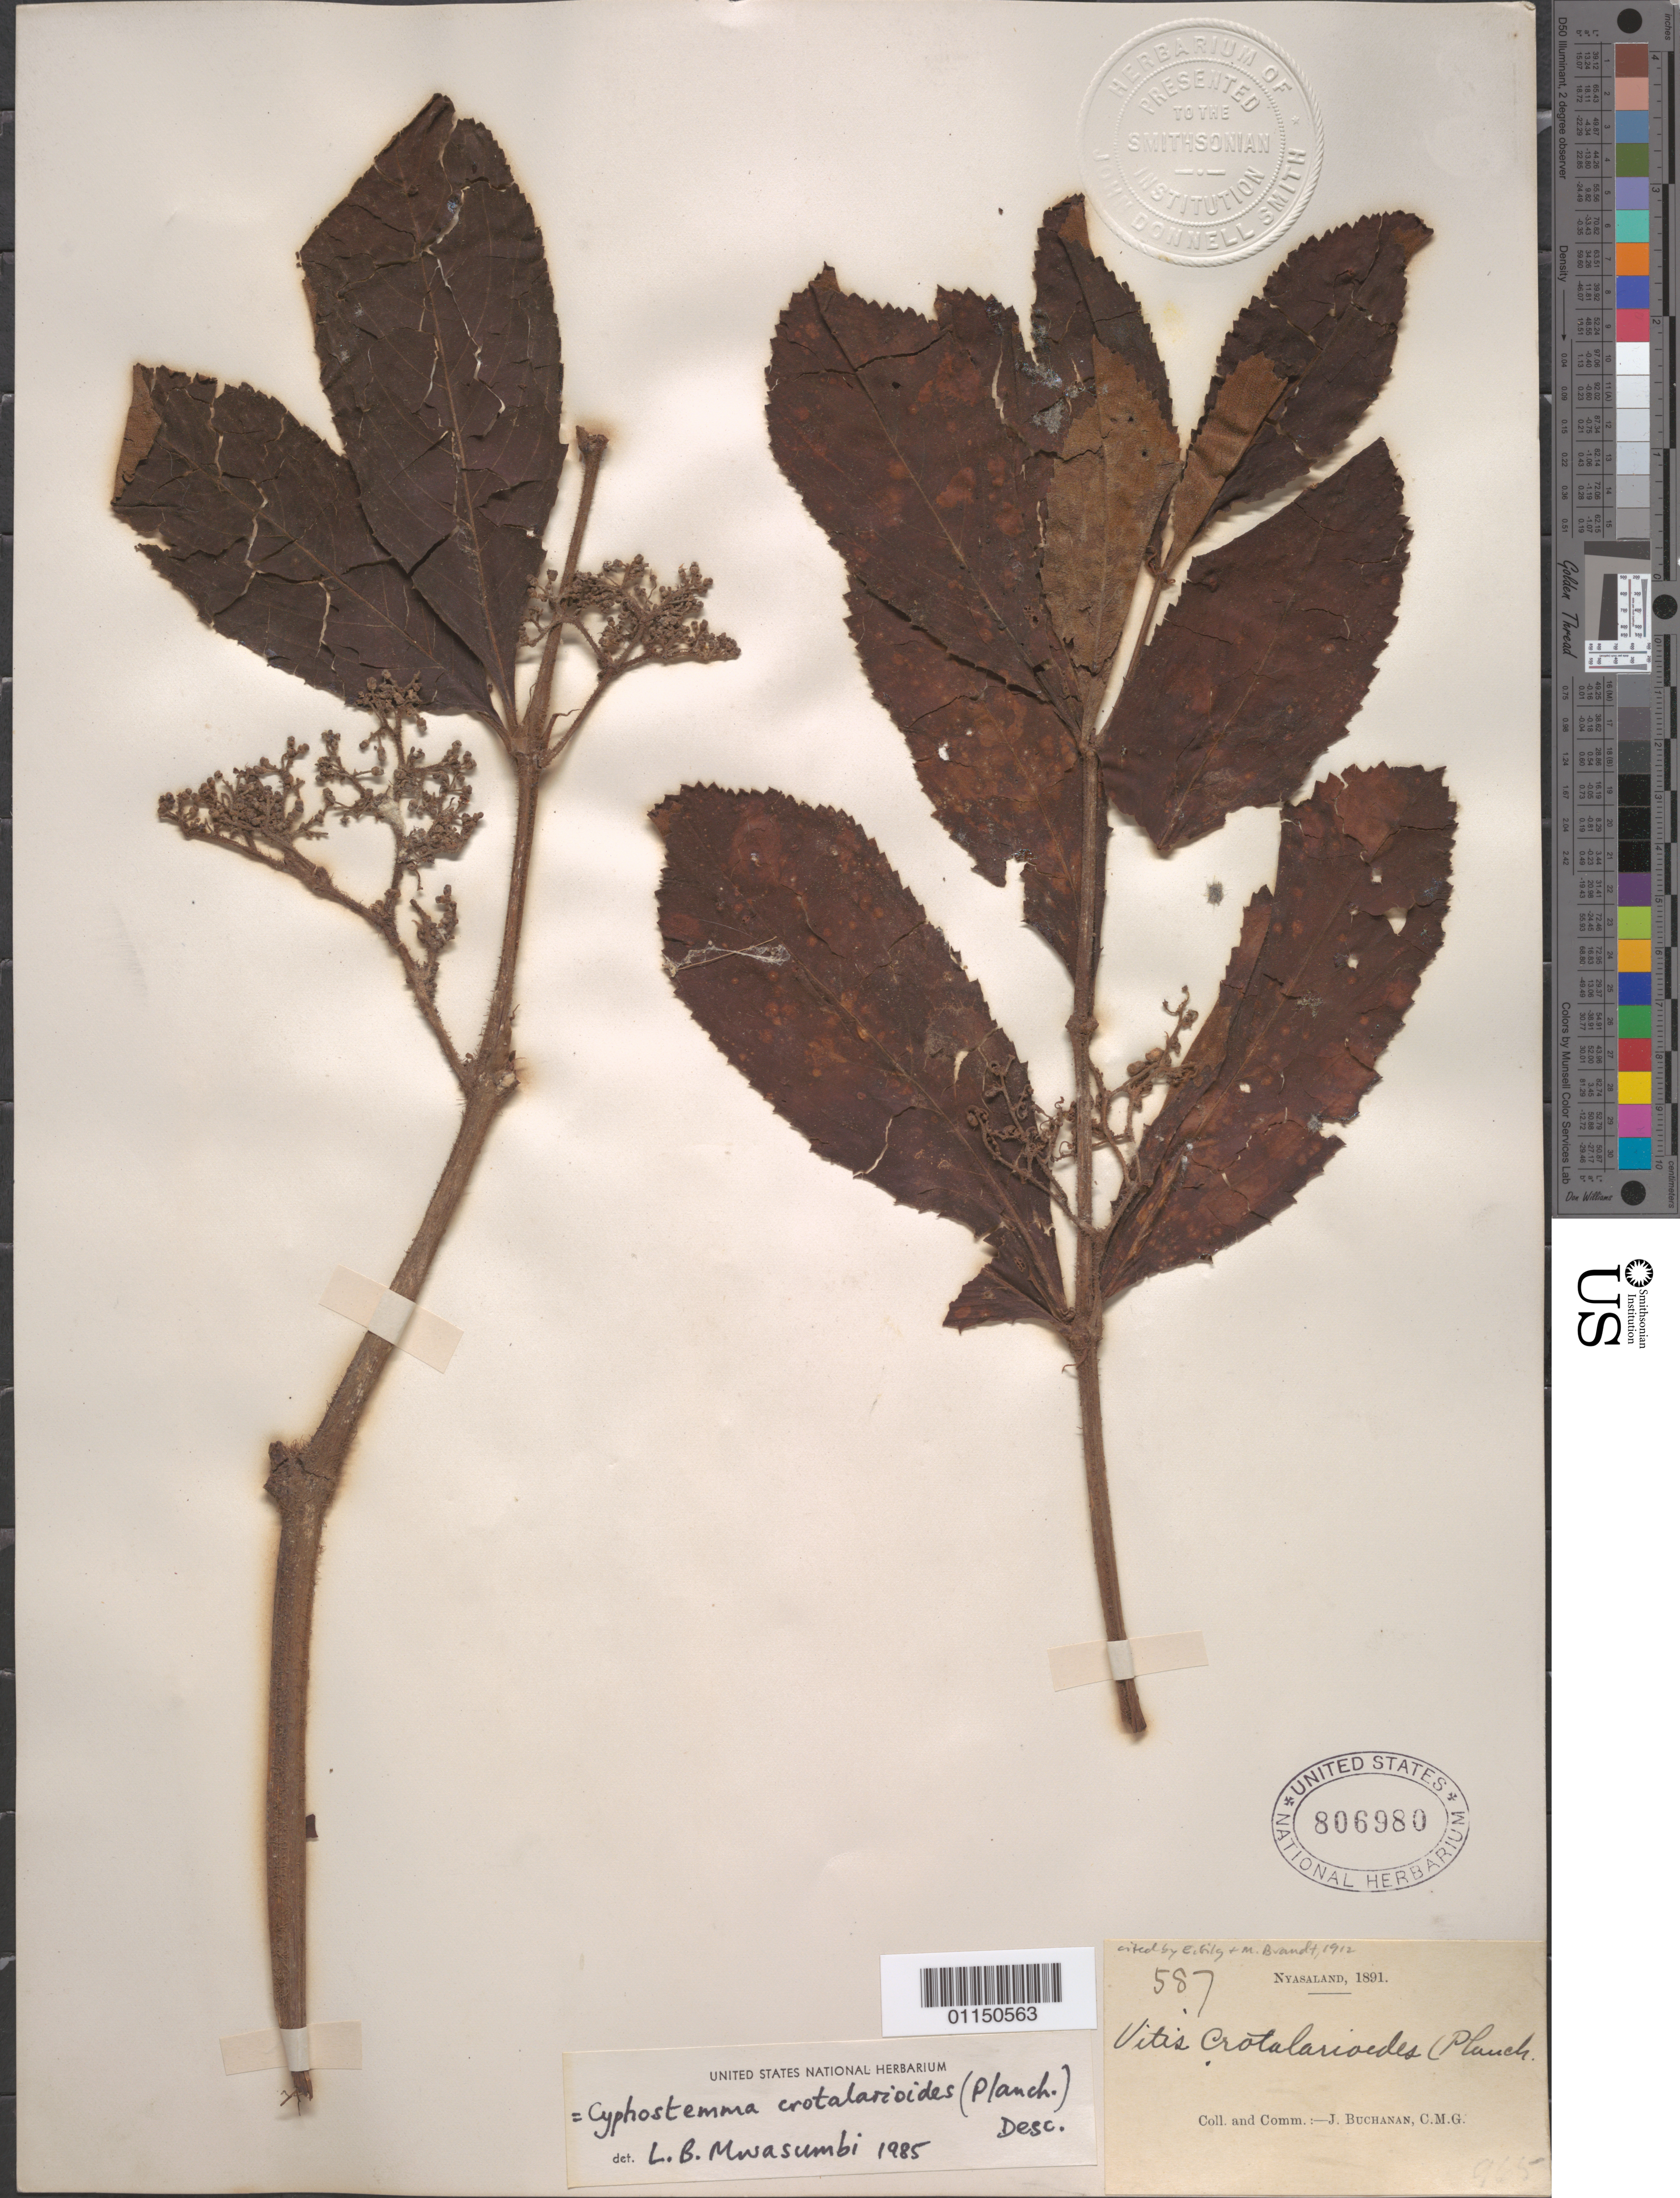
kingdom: Plantae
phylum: Tracheophyta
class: Magnoliopsida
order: Vitales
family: Vitaceae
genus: Cyphostemma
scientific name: Cyphostemma crotalarioides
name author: (Planch.) Desc. et al.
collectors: J. Buchanan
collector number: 587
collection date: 1891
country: Malawi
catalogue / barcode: US 806980